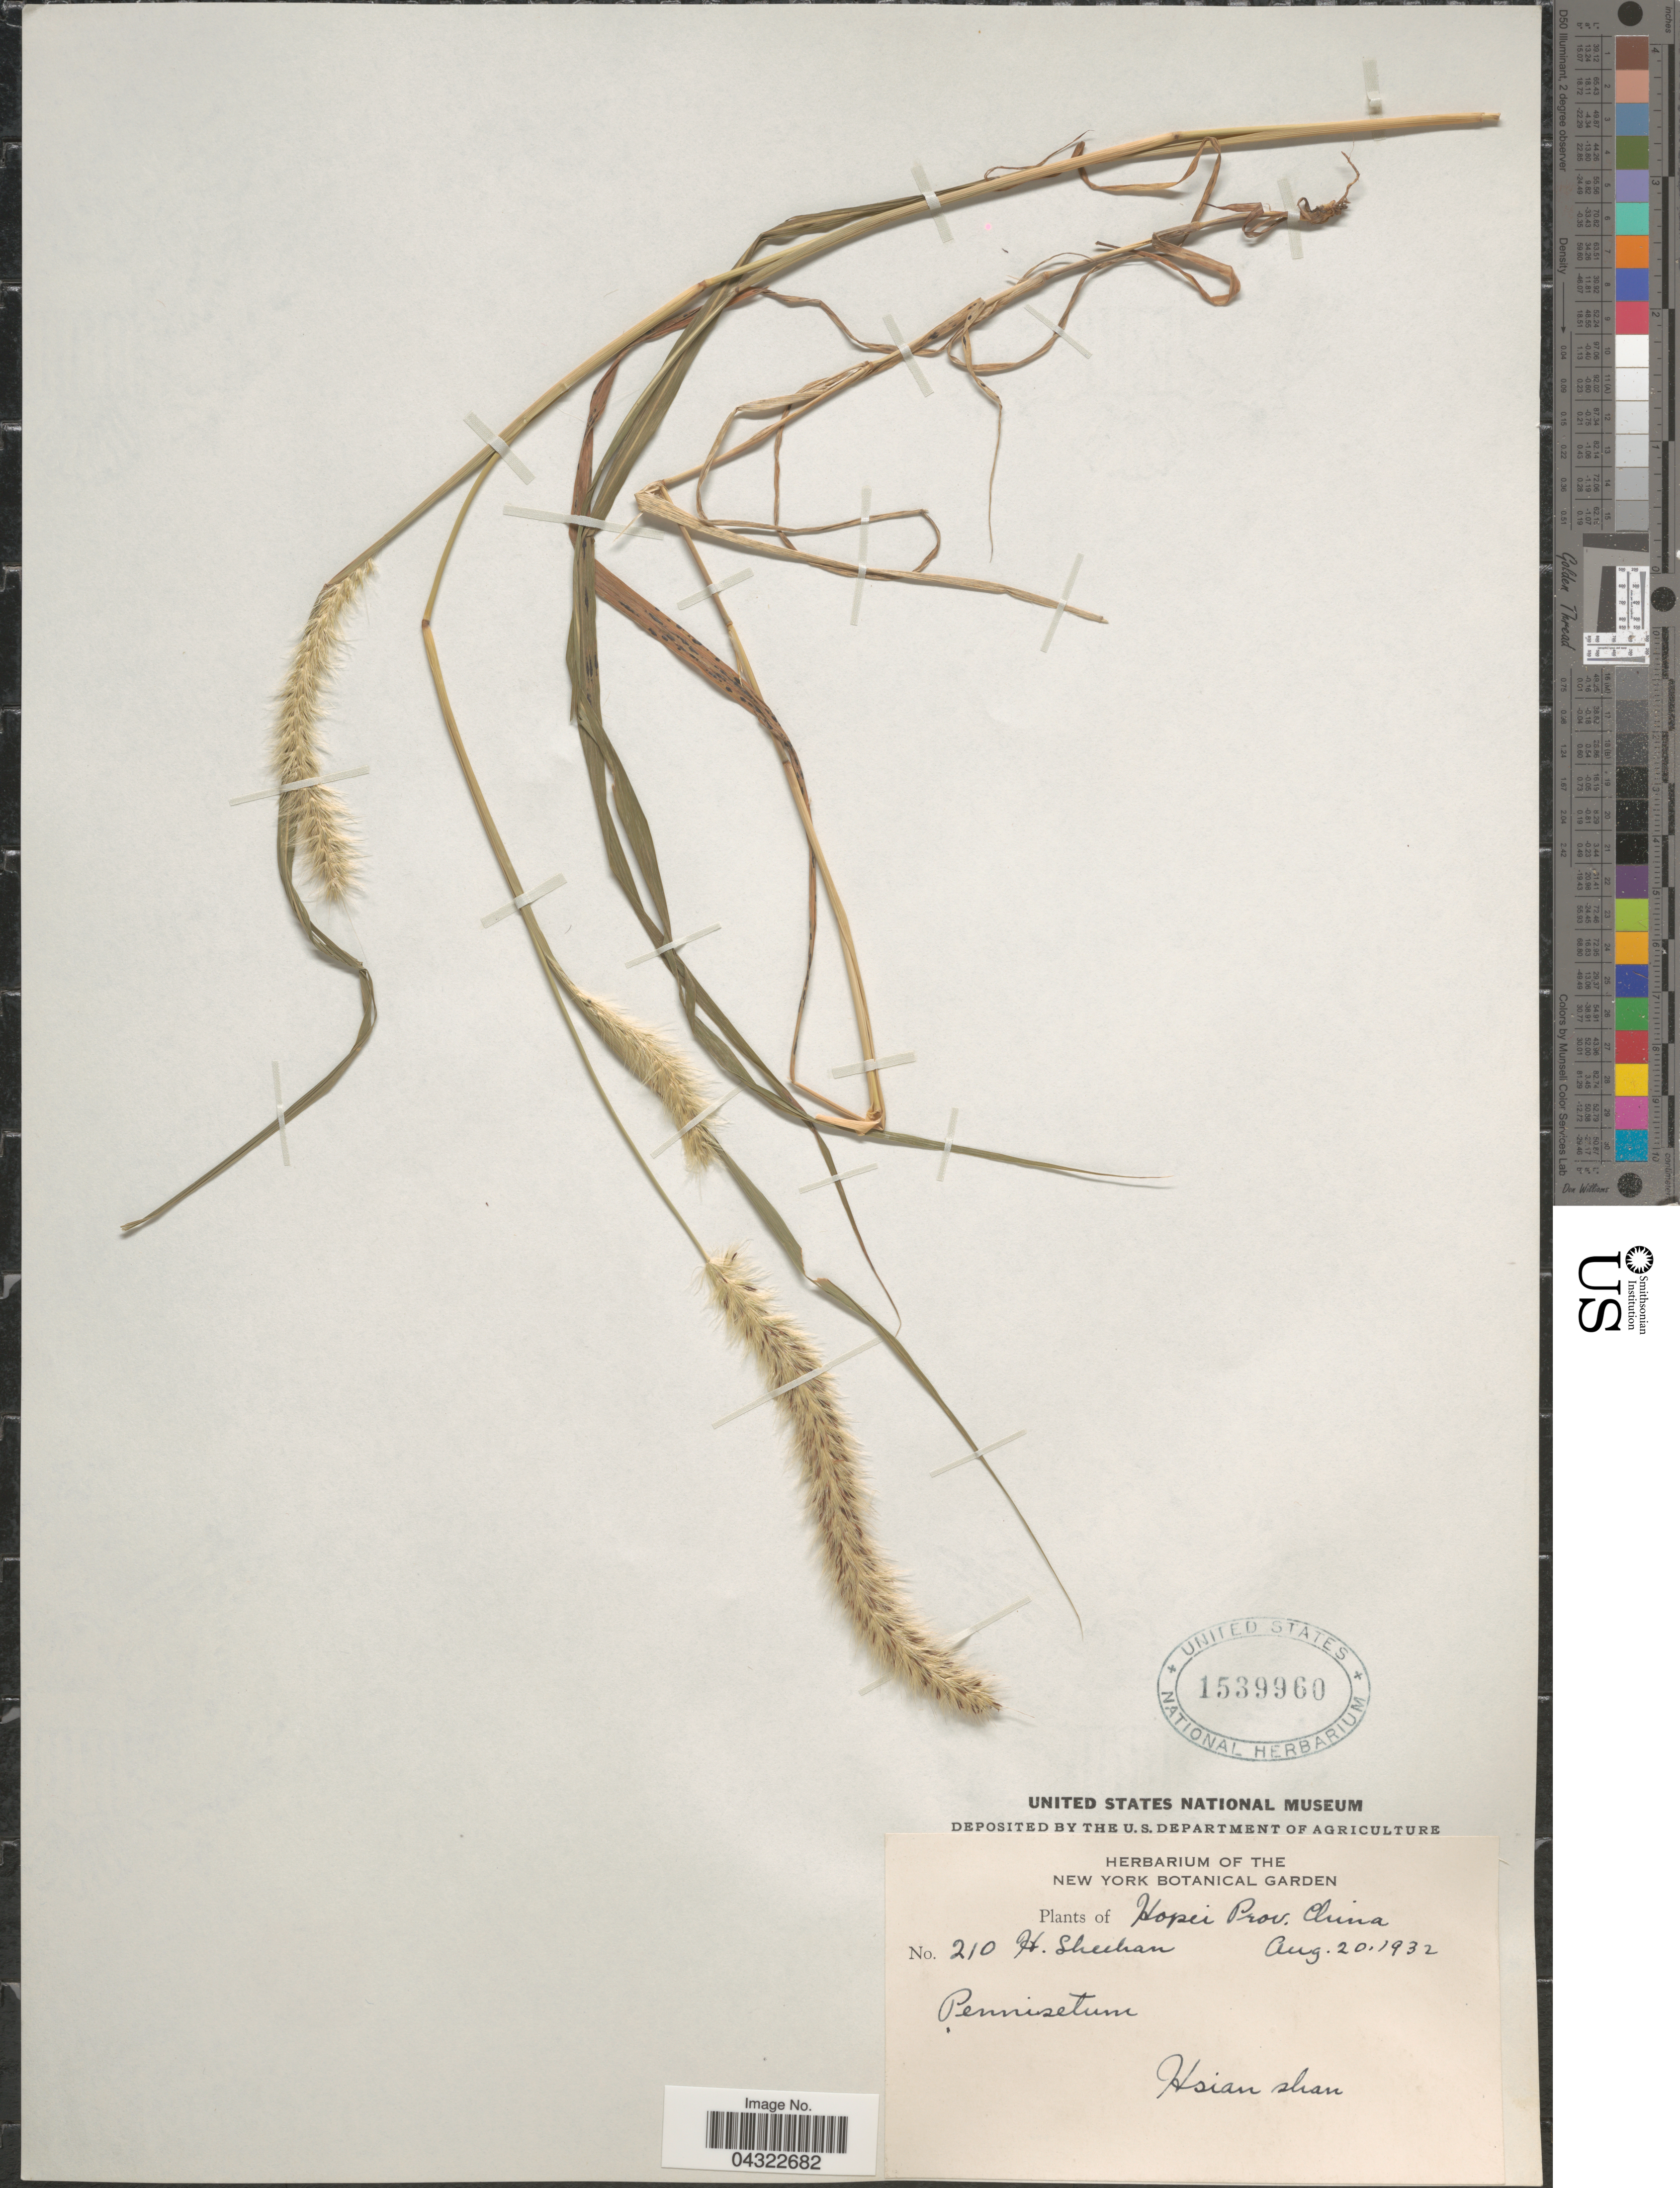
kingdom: Plantae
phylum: Tracheophyta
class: Liliopsida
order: Poales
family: Poaceae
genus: Cenchrus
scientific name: Cenchrus sp.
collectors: H. Sheehan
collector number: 210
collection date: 1932-08-20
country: China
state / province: Hebei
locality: Hopei Prov. Hsian shan.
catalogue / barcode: US 1539960